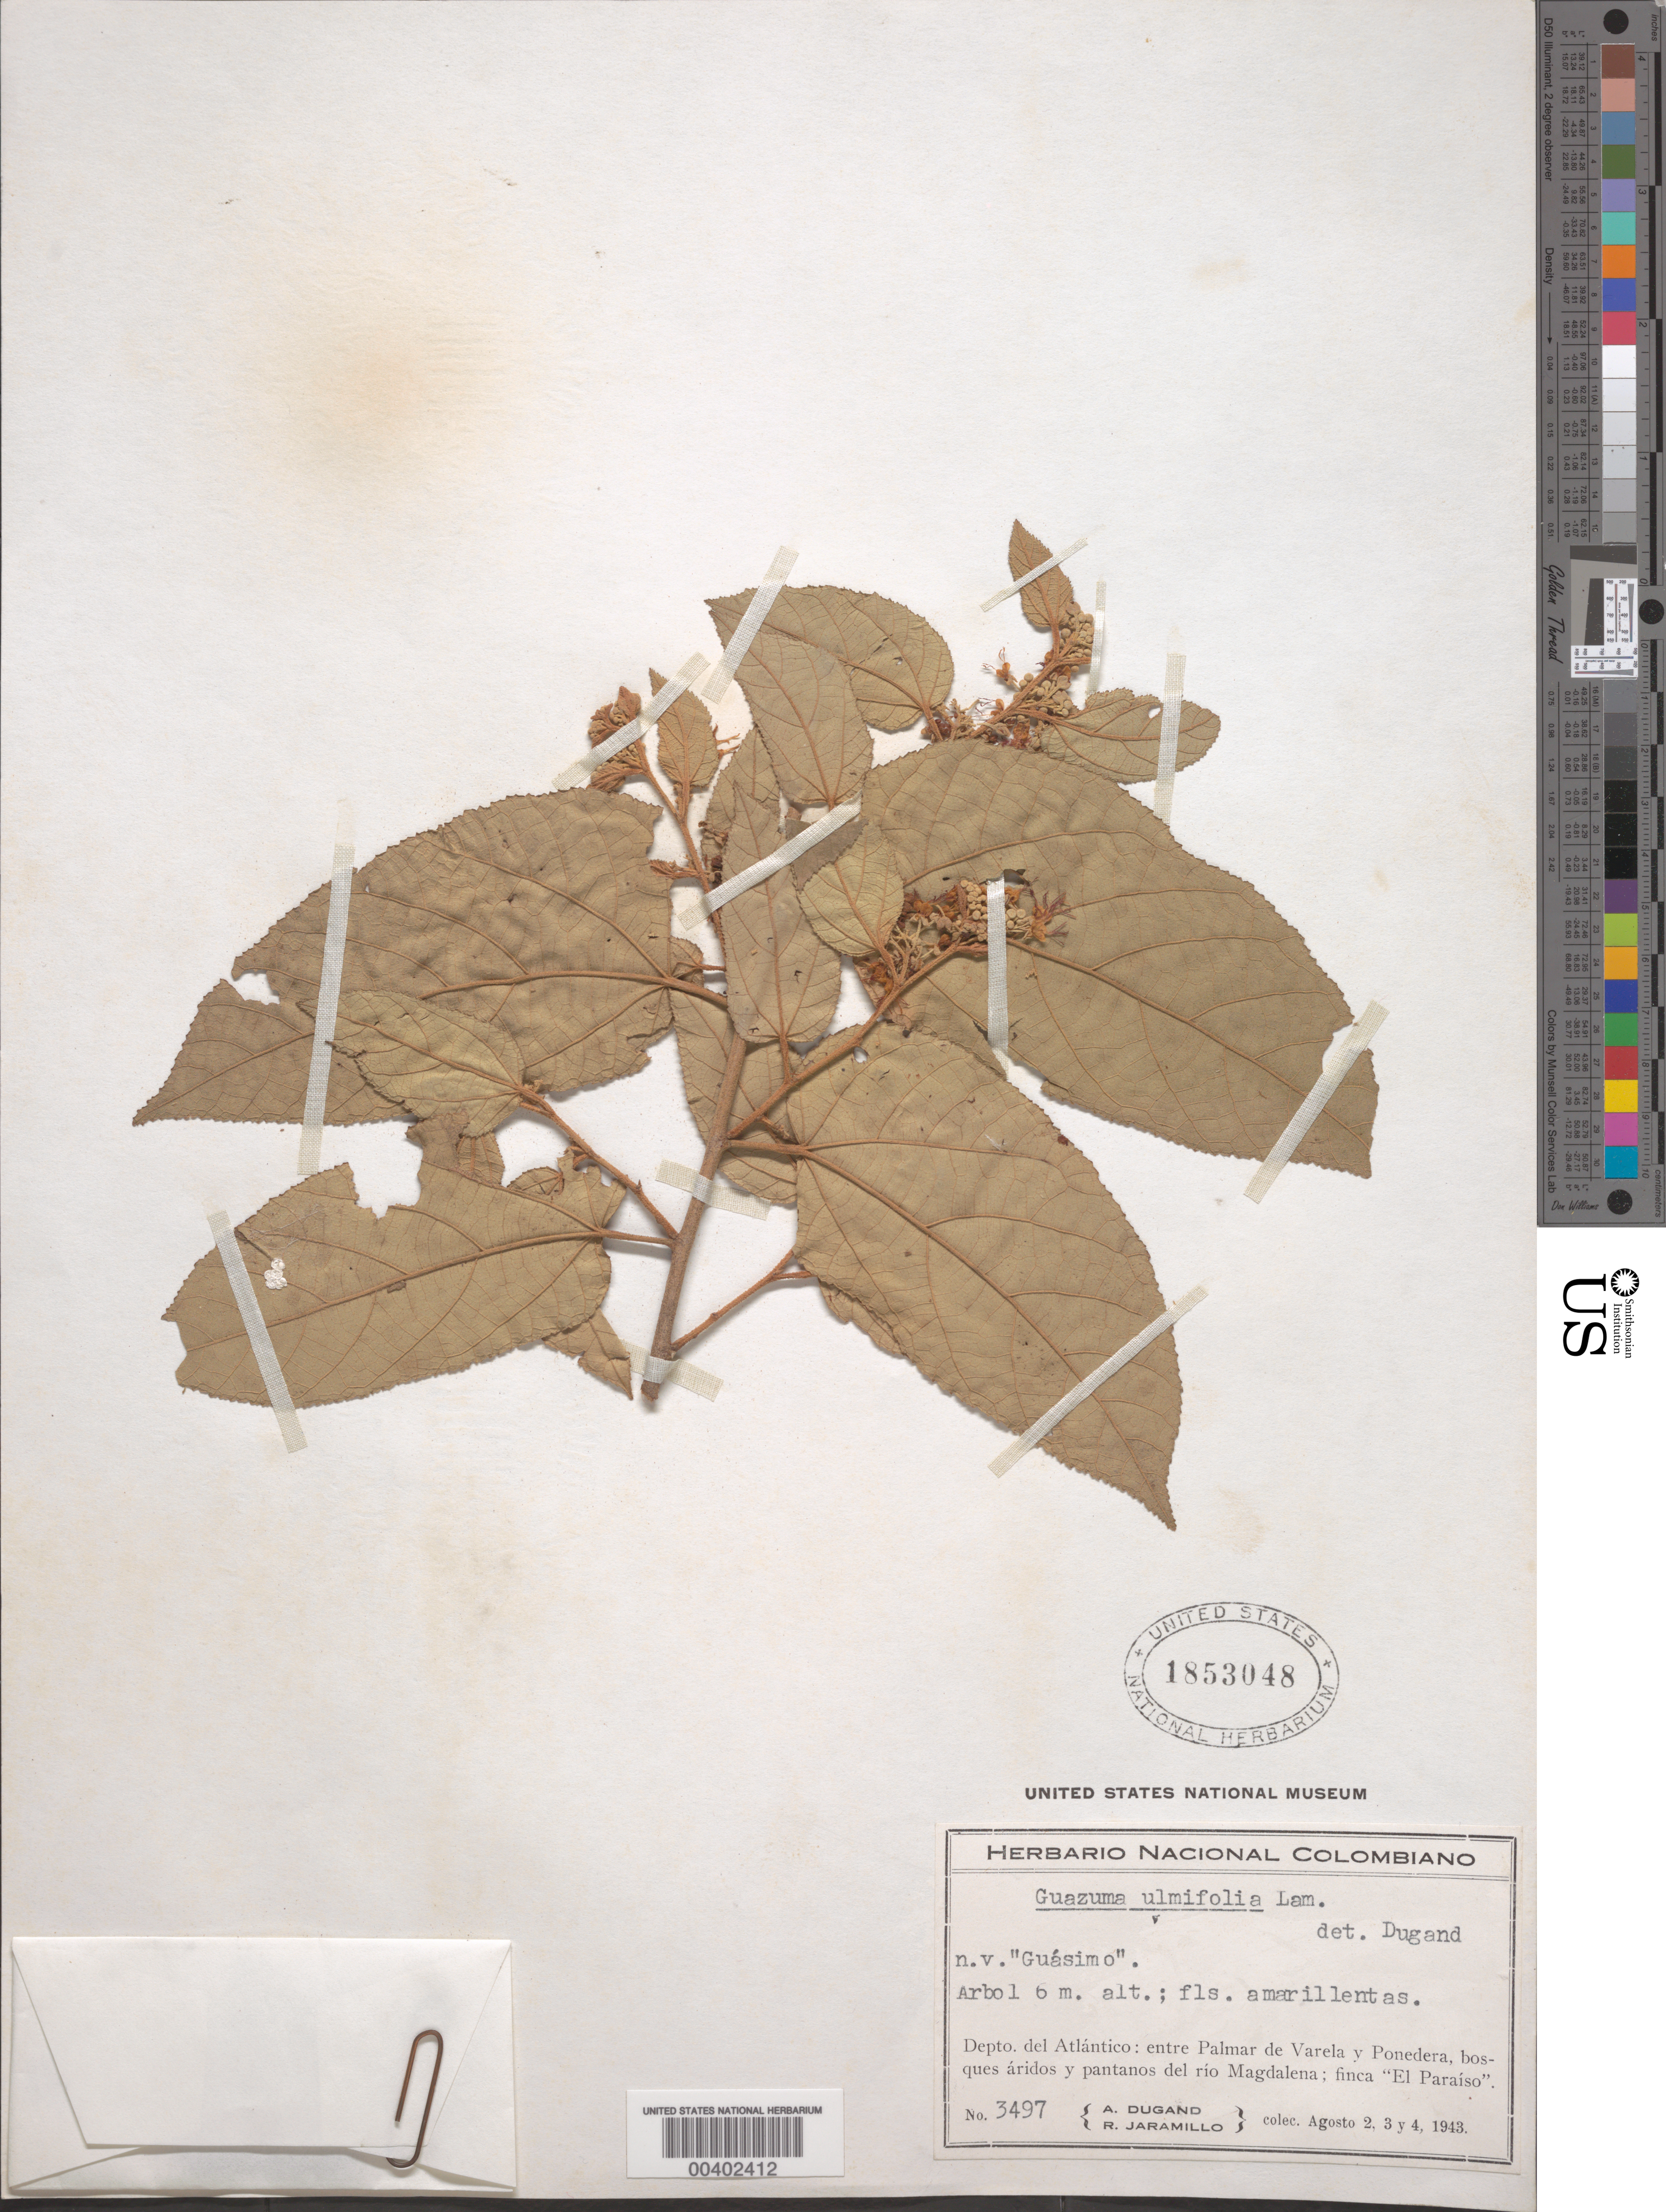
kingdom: Plantae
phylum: Tracheophyta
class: Magnoliopsida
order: Malvales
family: Malvaceae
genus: Guazuma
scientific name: Guazuma ulmifolia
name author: Lam.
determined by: Dugand G., Armando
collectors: A. Dugand G. & R. Jaramillo M.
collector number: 3497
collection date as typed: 02 Aug 1943 to 04 Aug 1943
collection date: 1943-08-02/1943-08-04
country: Colombia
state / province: Atlántico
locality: Entre Palmar de Varela y Ponedera, Bosques Aridos y Pantanos del Río Magdalena; Finca "El Paraiso"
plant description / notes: Common name: Guásimo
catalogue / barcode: US 1853048